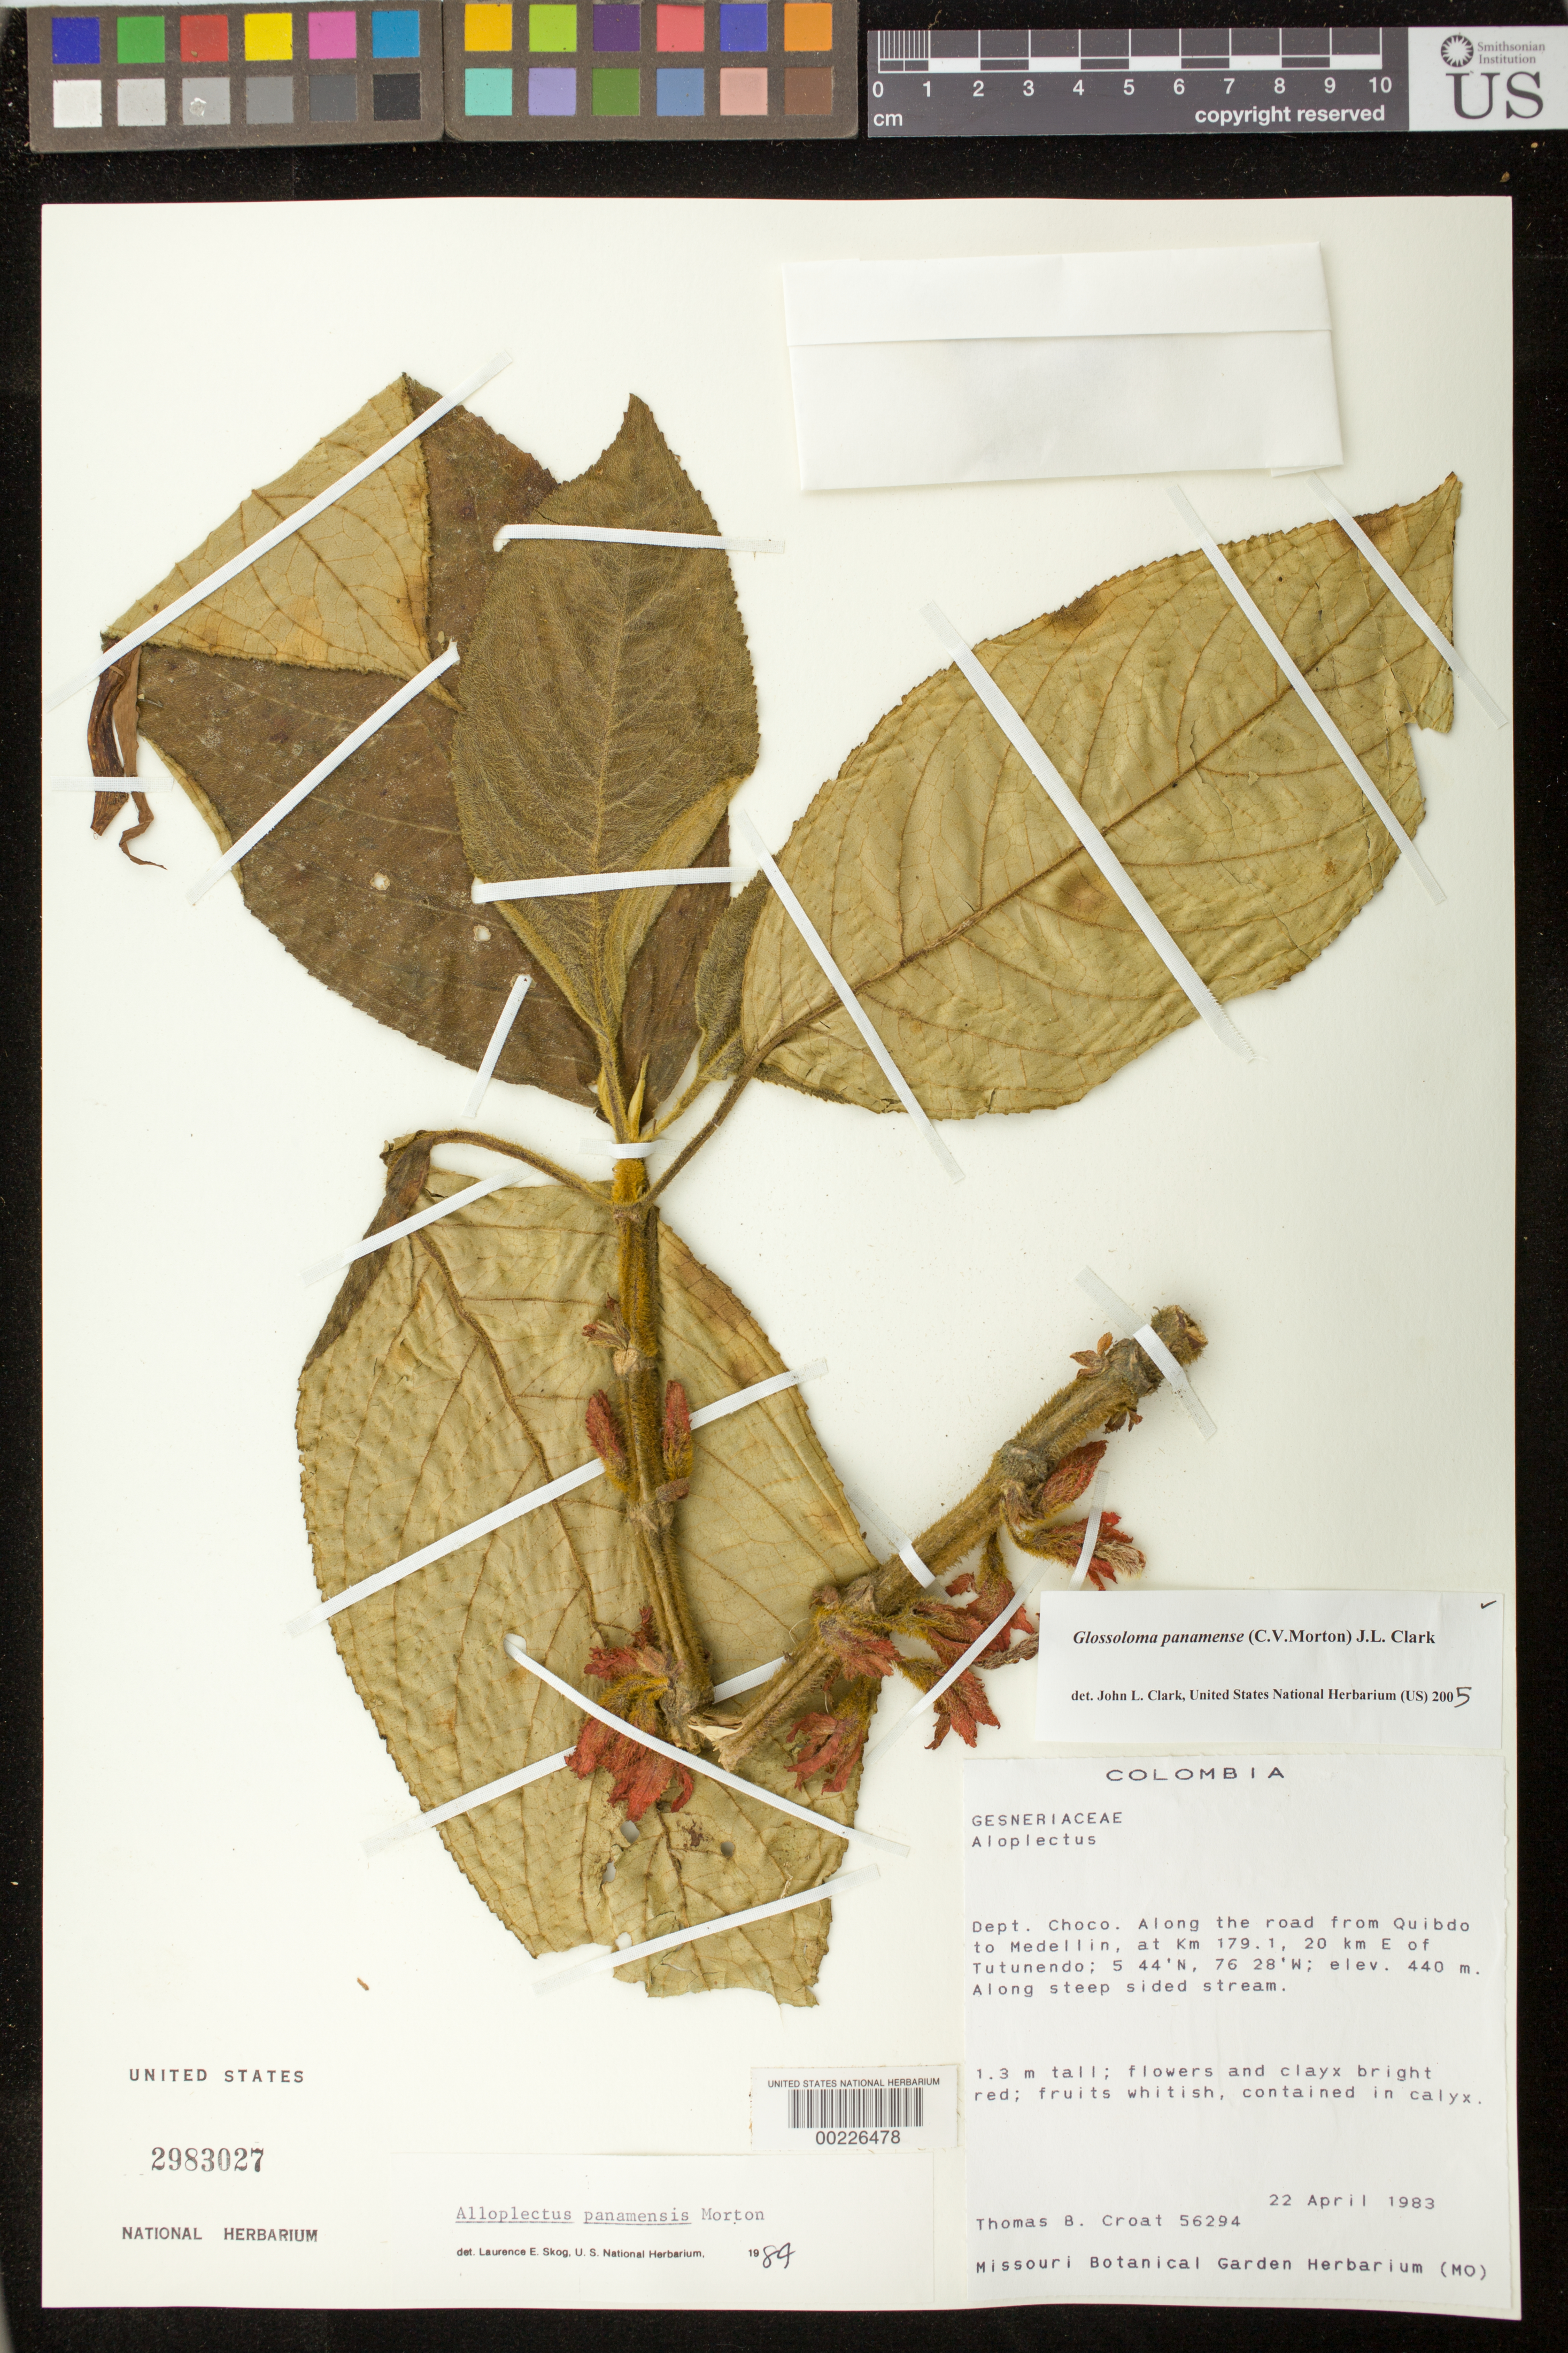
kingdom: Plantae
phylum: Tracheophyta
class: Magnoliopsida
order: Lamiales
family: Gesneriaceae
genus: Glossoloma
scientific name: Glossoloma panamense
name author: (C.V. Morton) J.L. Clark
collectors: T. B. Croat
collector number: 56294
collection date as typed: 22 Apr 1983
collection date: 1983-04-22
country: Colombia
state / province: Chocó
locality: Along the road from Quibdo to Medellín, at km 179.1, 20 km E of Tutunendo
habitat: Along steep sided stream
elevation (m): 440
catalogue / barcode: US 2983027